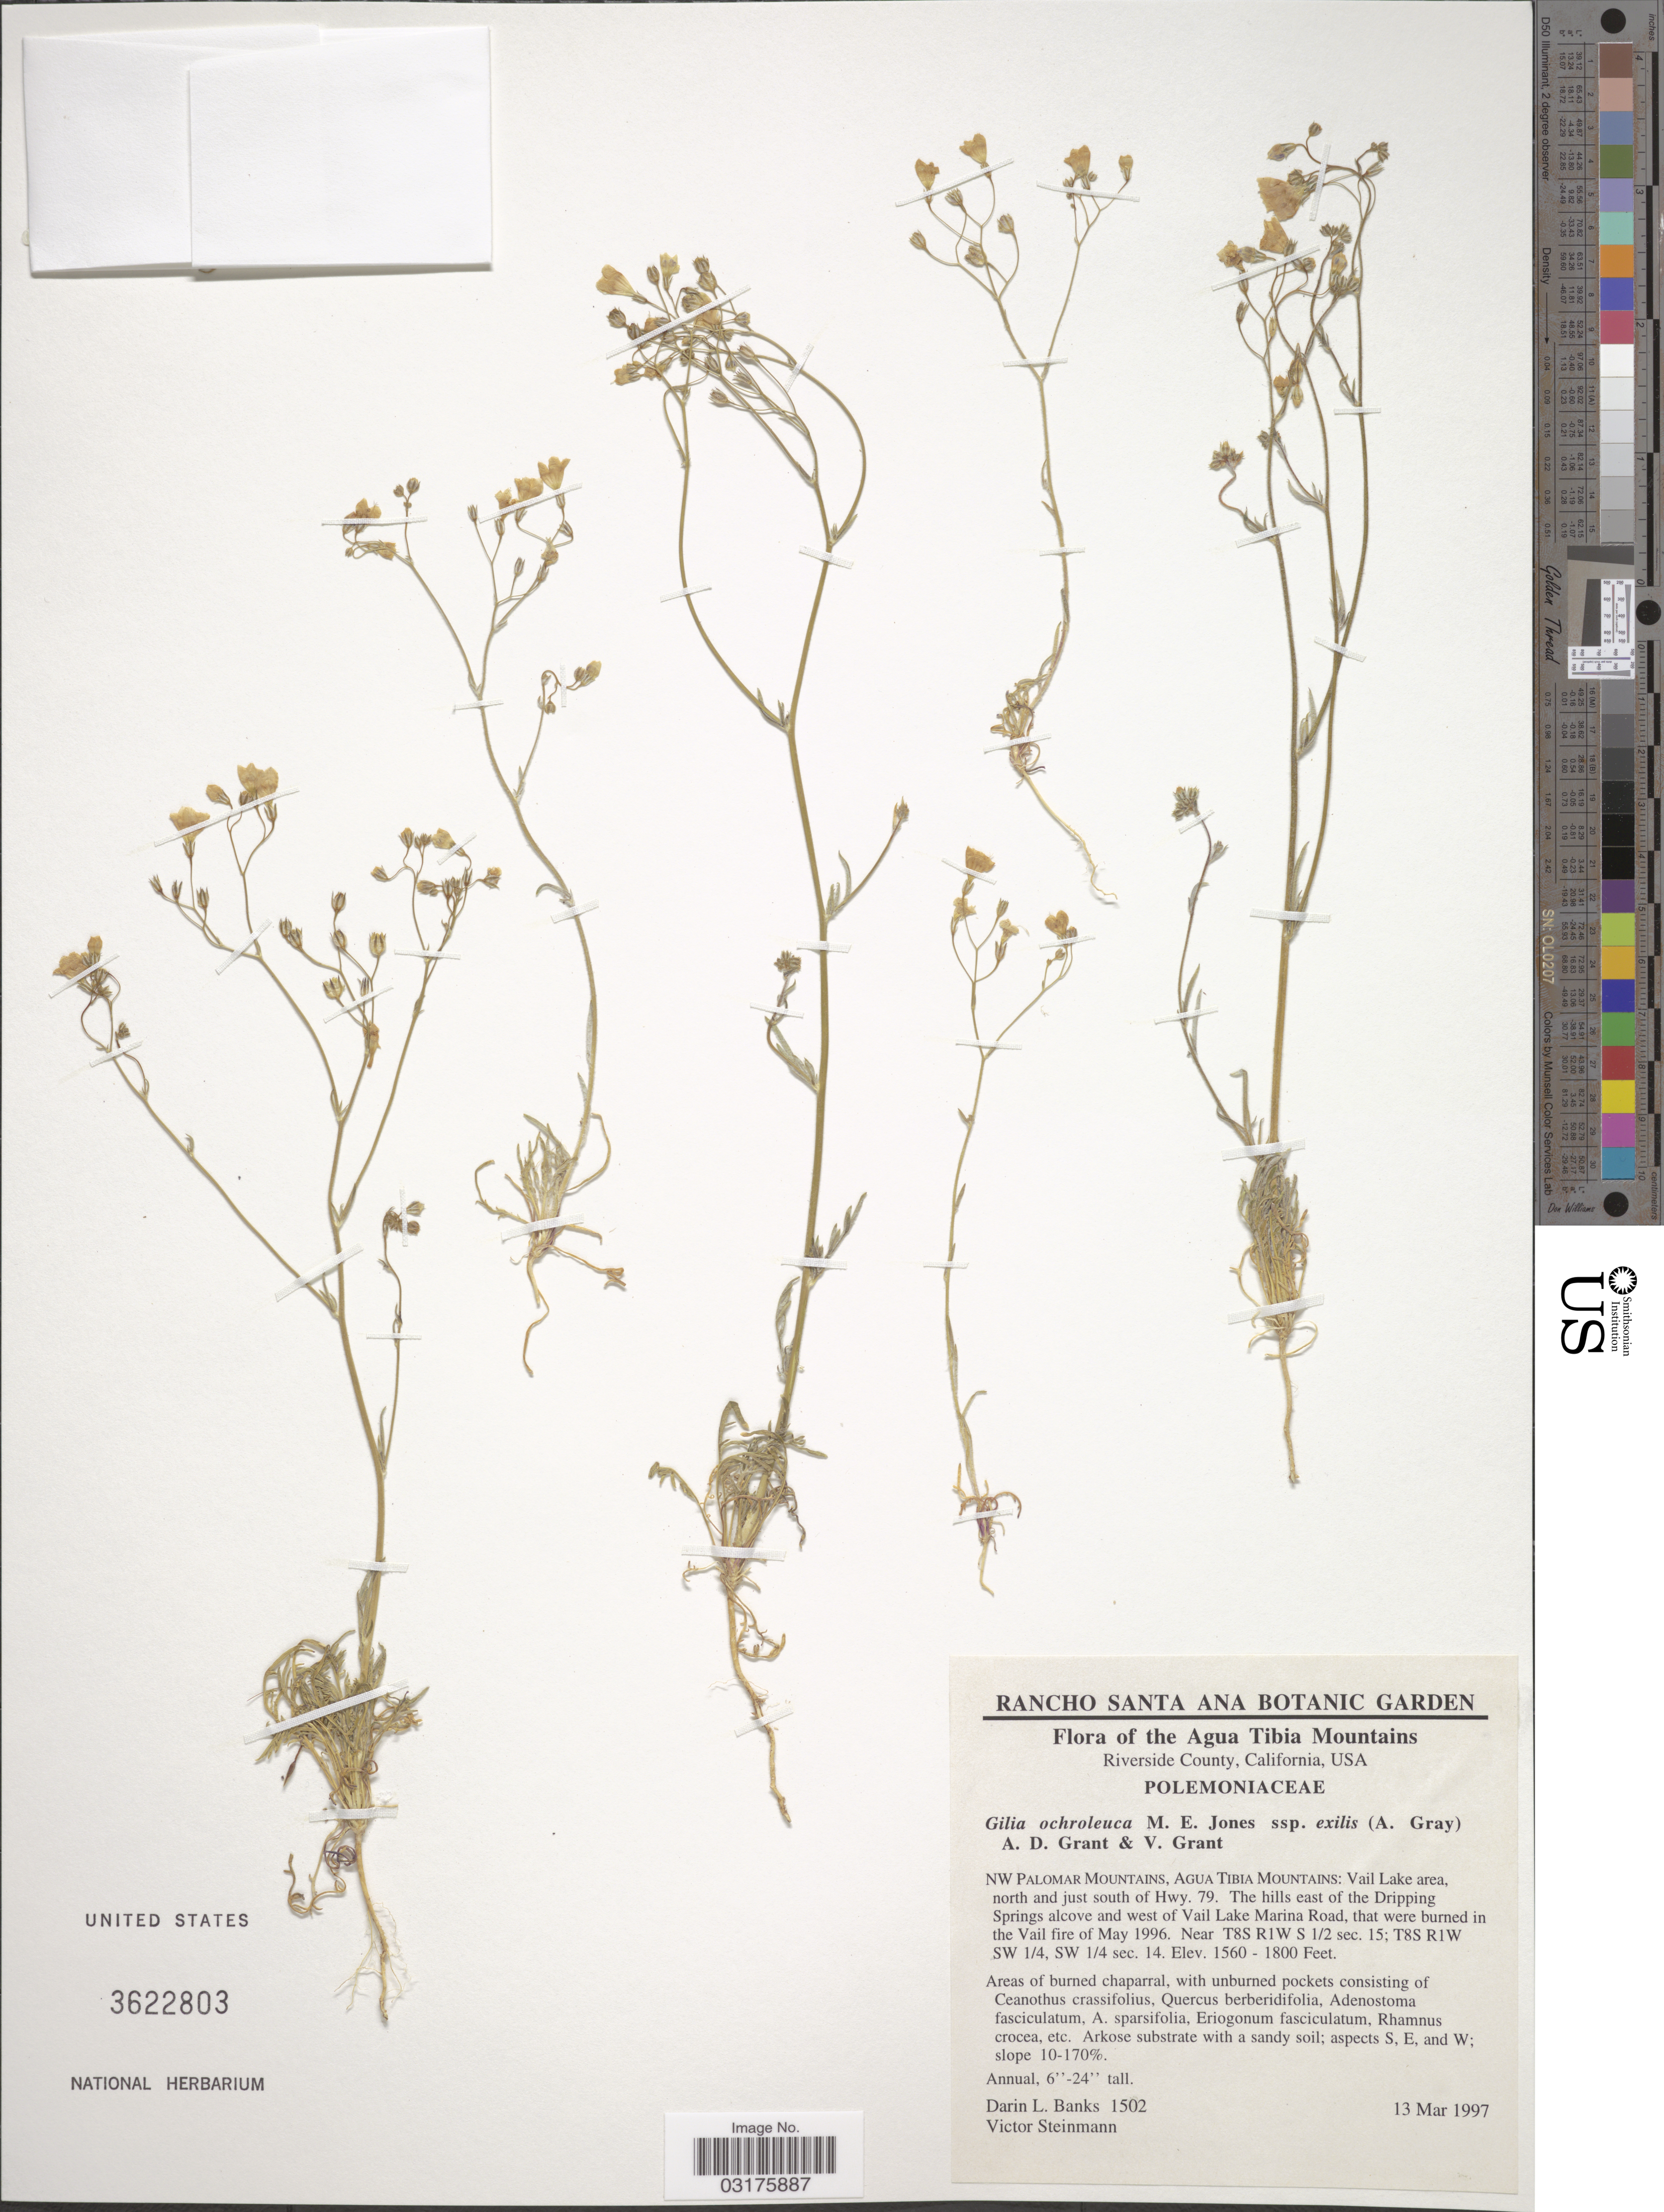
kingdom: Plantae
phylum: Tracheophyta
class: Magnoliopsida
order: Ericales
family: Polemoniaceae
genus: Gilia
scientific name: Gilia ochroleuca subsp. exilis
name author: M.E. Jones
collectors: D. Banks & V. W. Steinmann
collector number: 1502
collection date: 1997-03-13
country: United States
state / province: California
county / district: Riverside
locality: The Agua Tibia Mountains, Riverside County, NW Palomar Mountains, Agua Tibia Mountains: Vail Lake area, north and just south of Hwy. 79. The hills east of the Drippimg Springs alcove and west of Vail Lake Marina Road, that were burned in the Vail fire of May 1996. Near T8S R1W S½ sec 15; T8S R1W SW ¼, SW¼ sec.14.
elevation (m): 475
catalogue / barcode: US 3622803